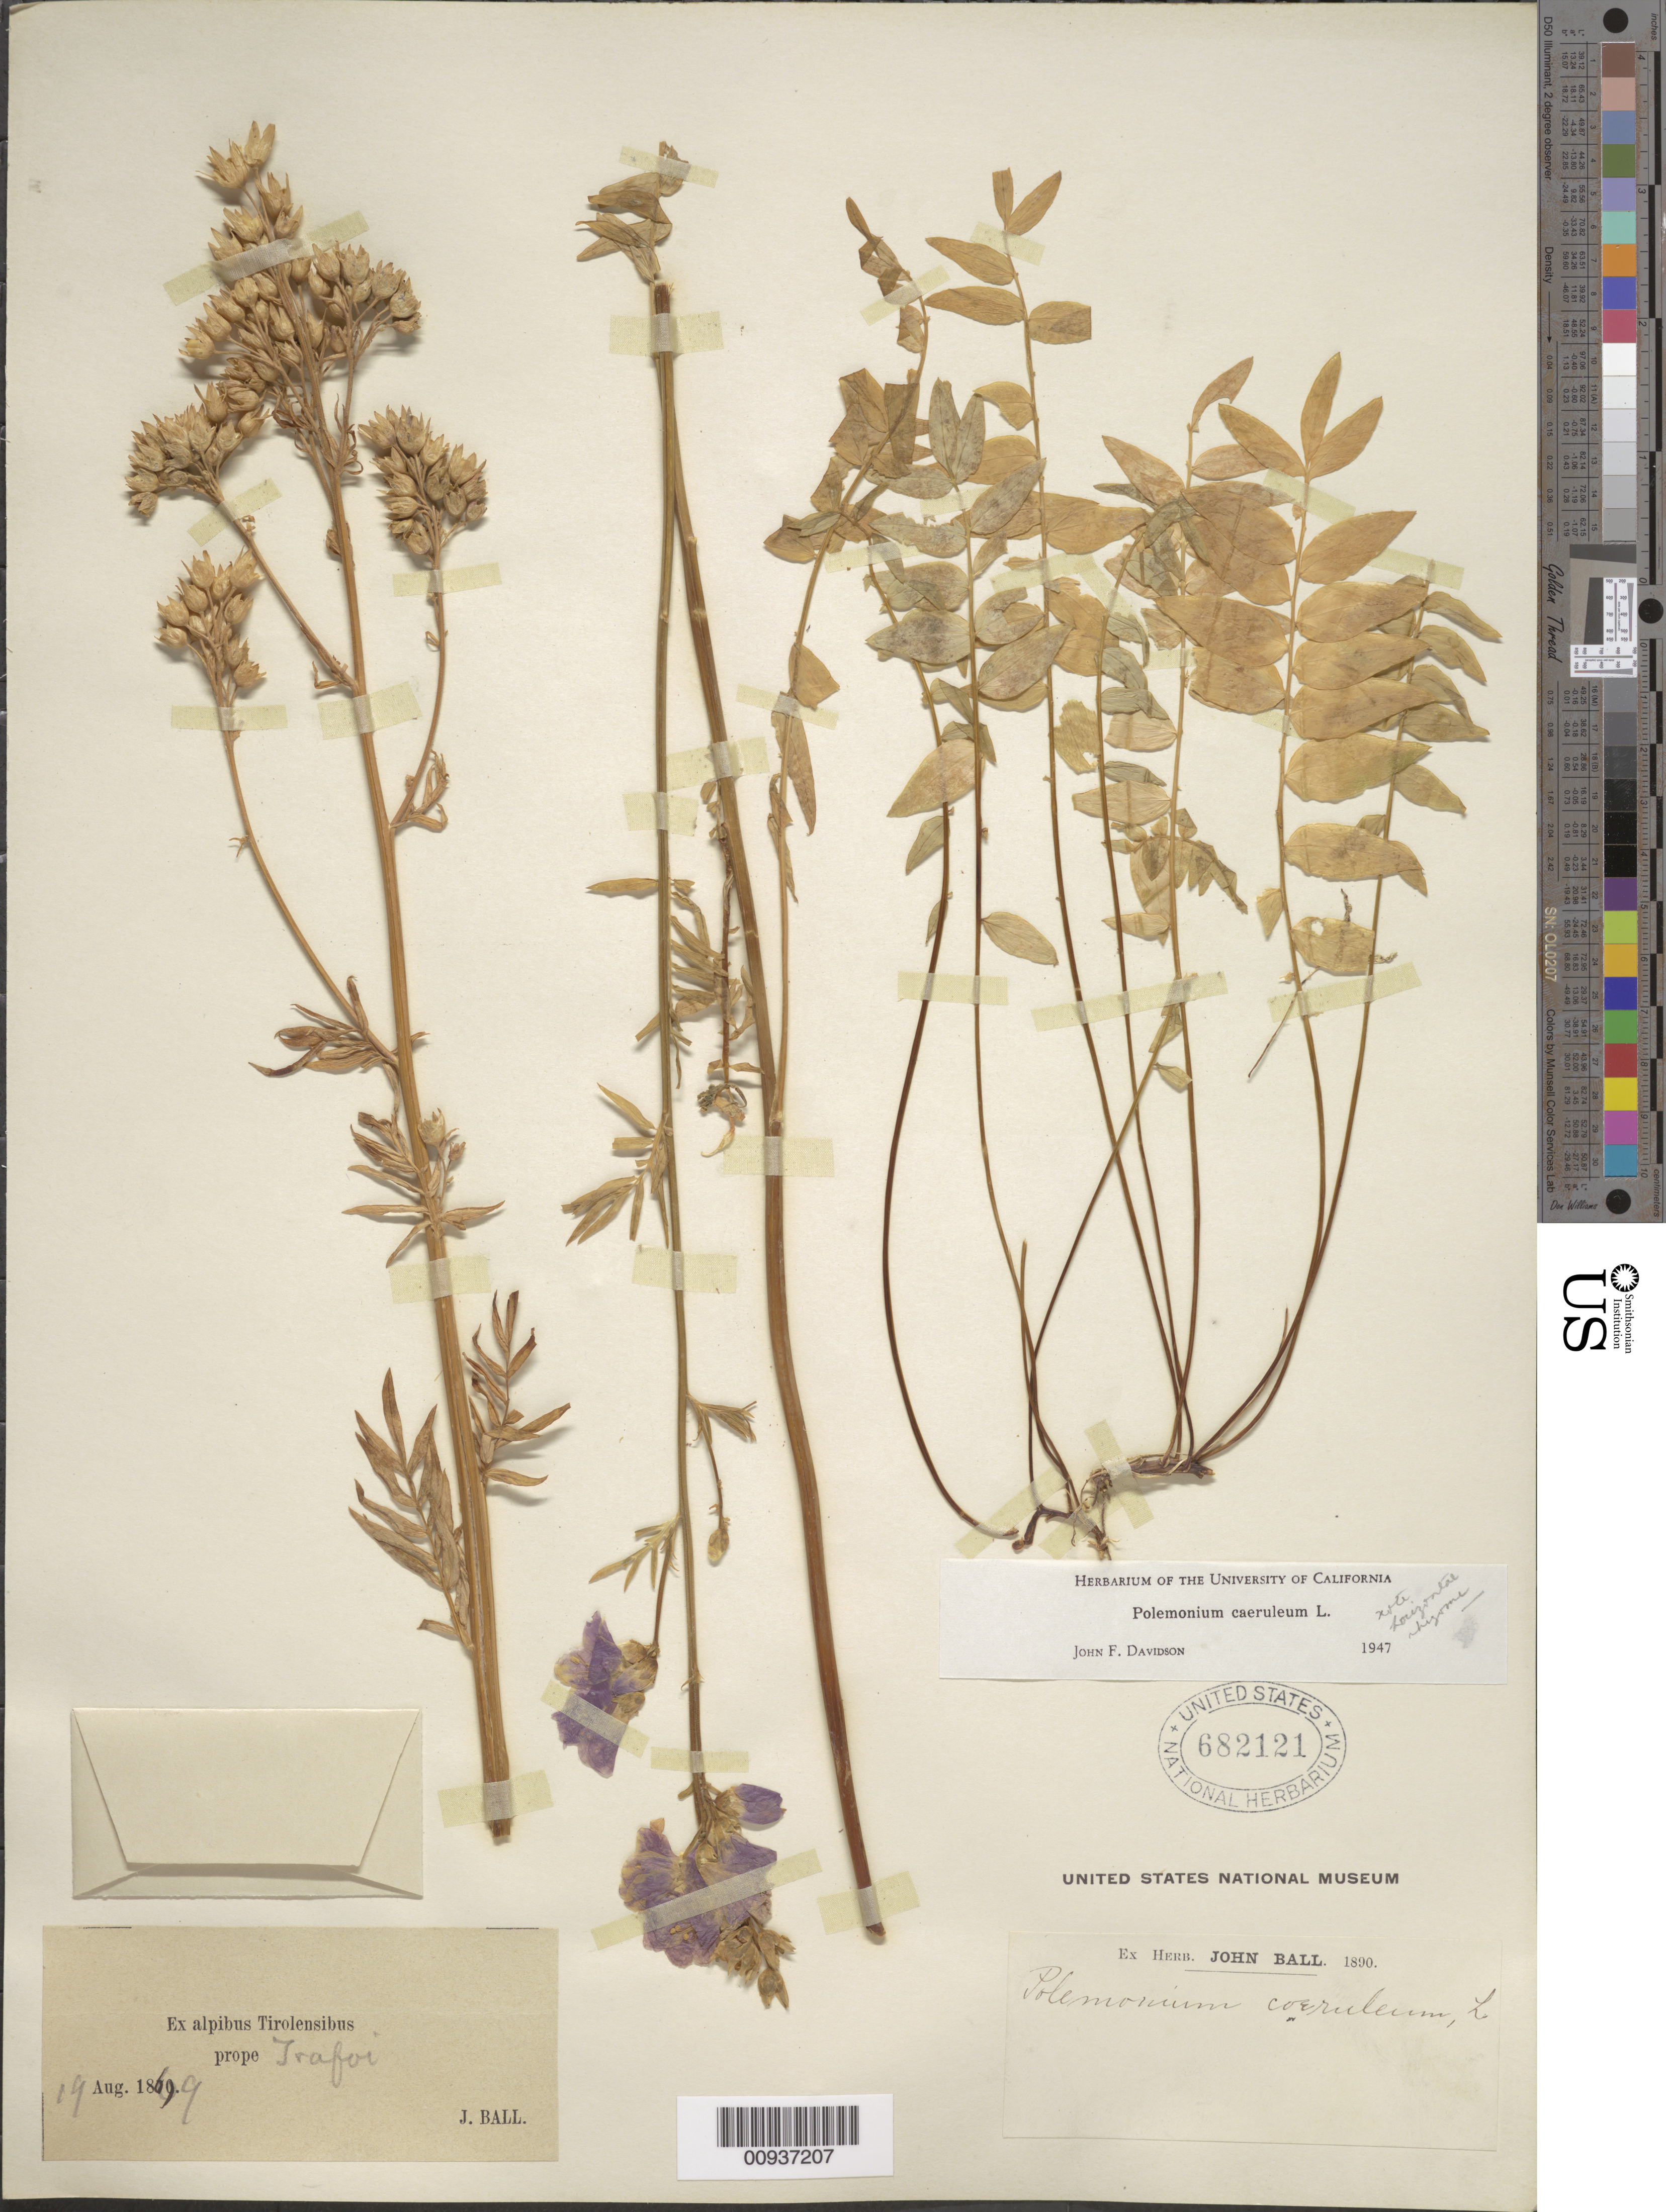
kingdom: Plantae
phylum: Tracheophyta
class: Magnoliopsida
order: Ericales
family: Polemoniaceae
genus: Polemonium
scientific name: Polemonium coeruleum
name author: L.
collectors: J. Ball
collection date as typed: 19 Aug 1869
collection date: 1869-08-19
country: Italy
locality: Ex alpibus Tirolensibus prope Trafoi.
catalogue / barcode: US 682121